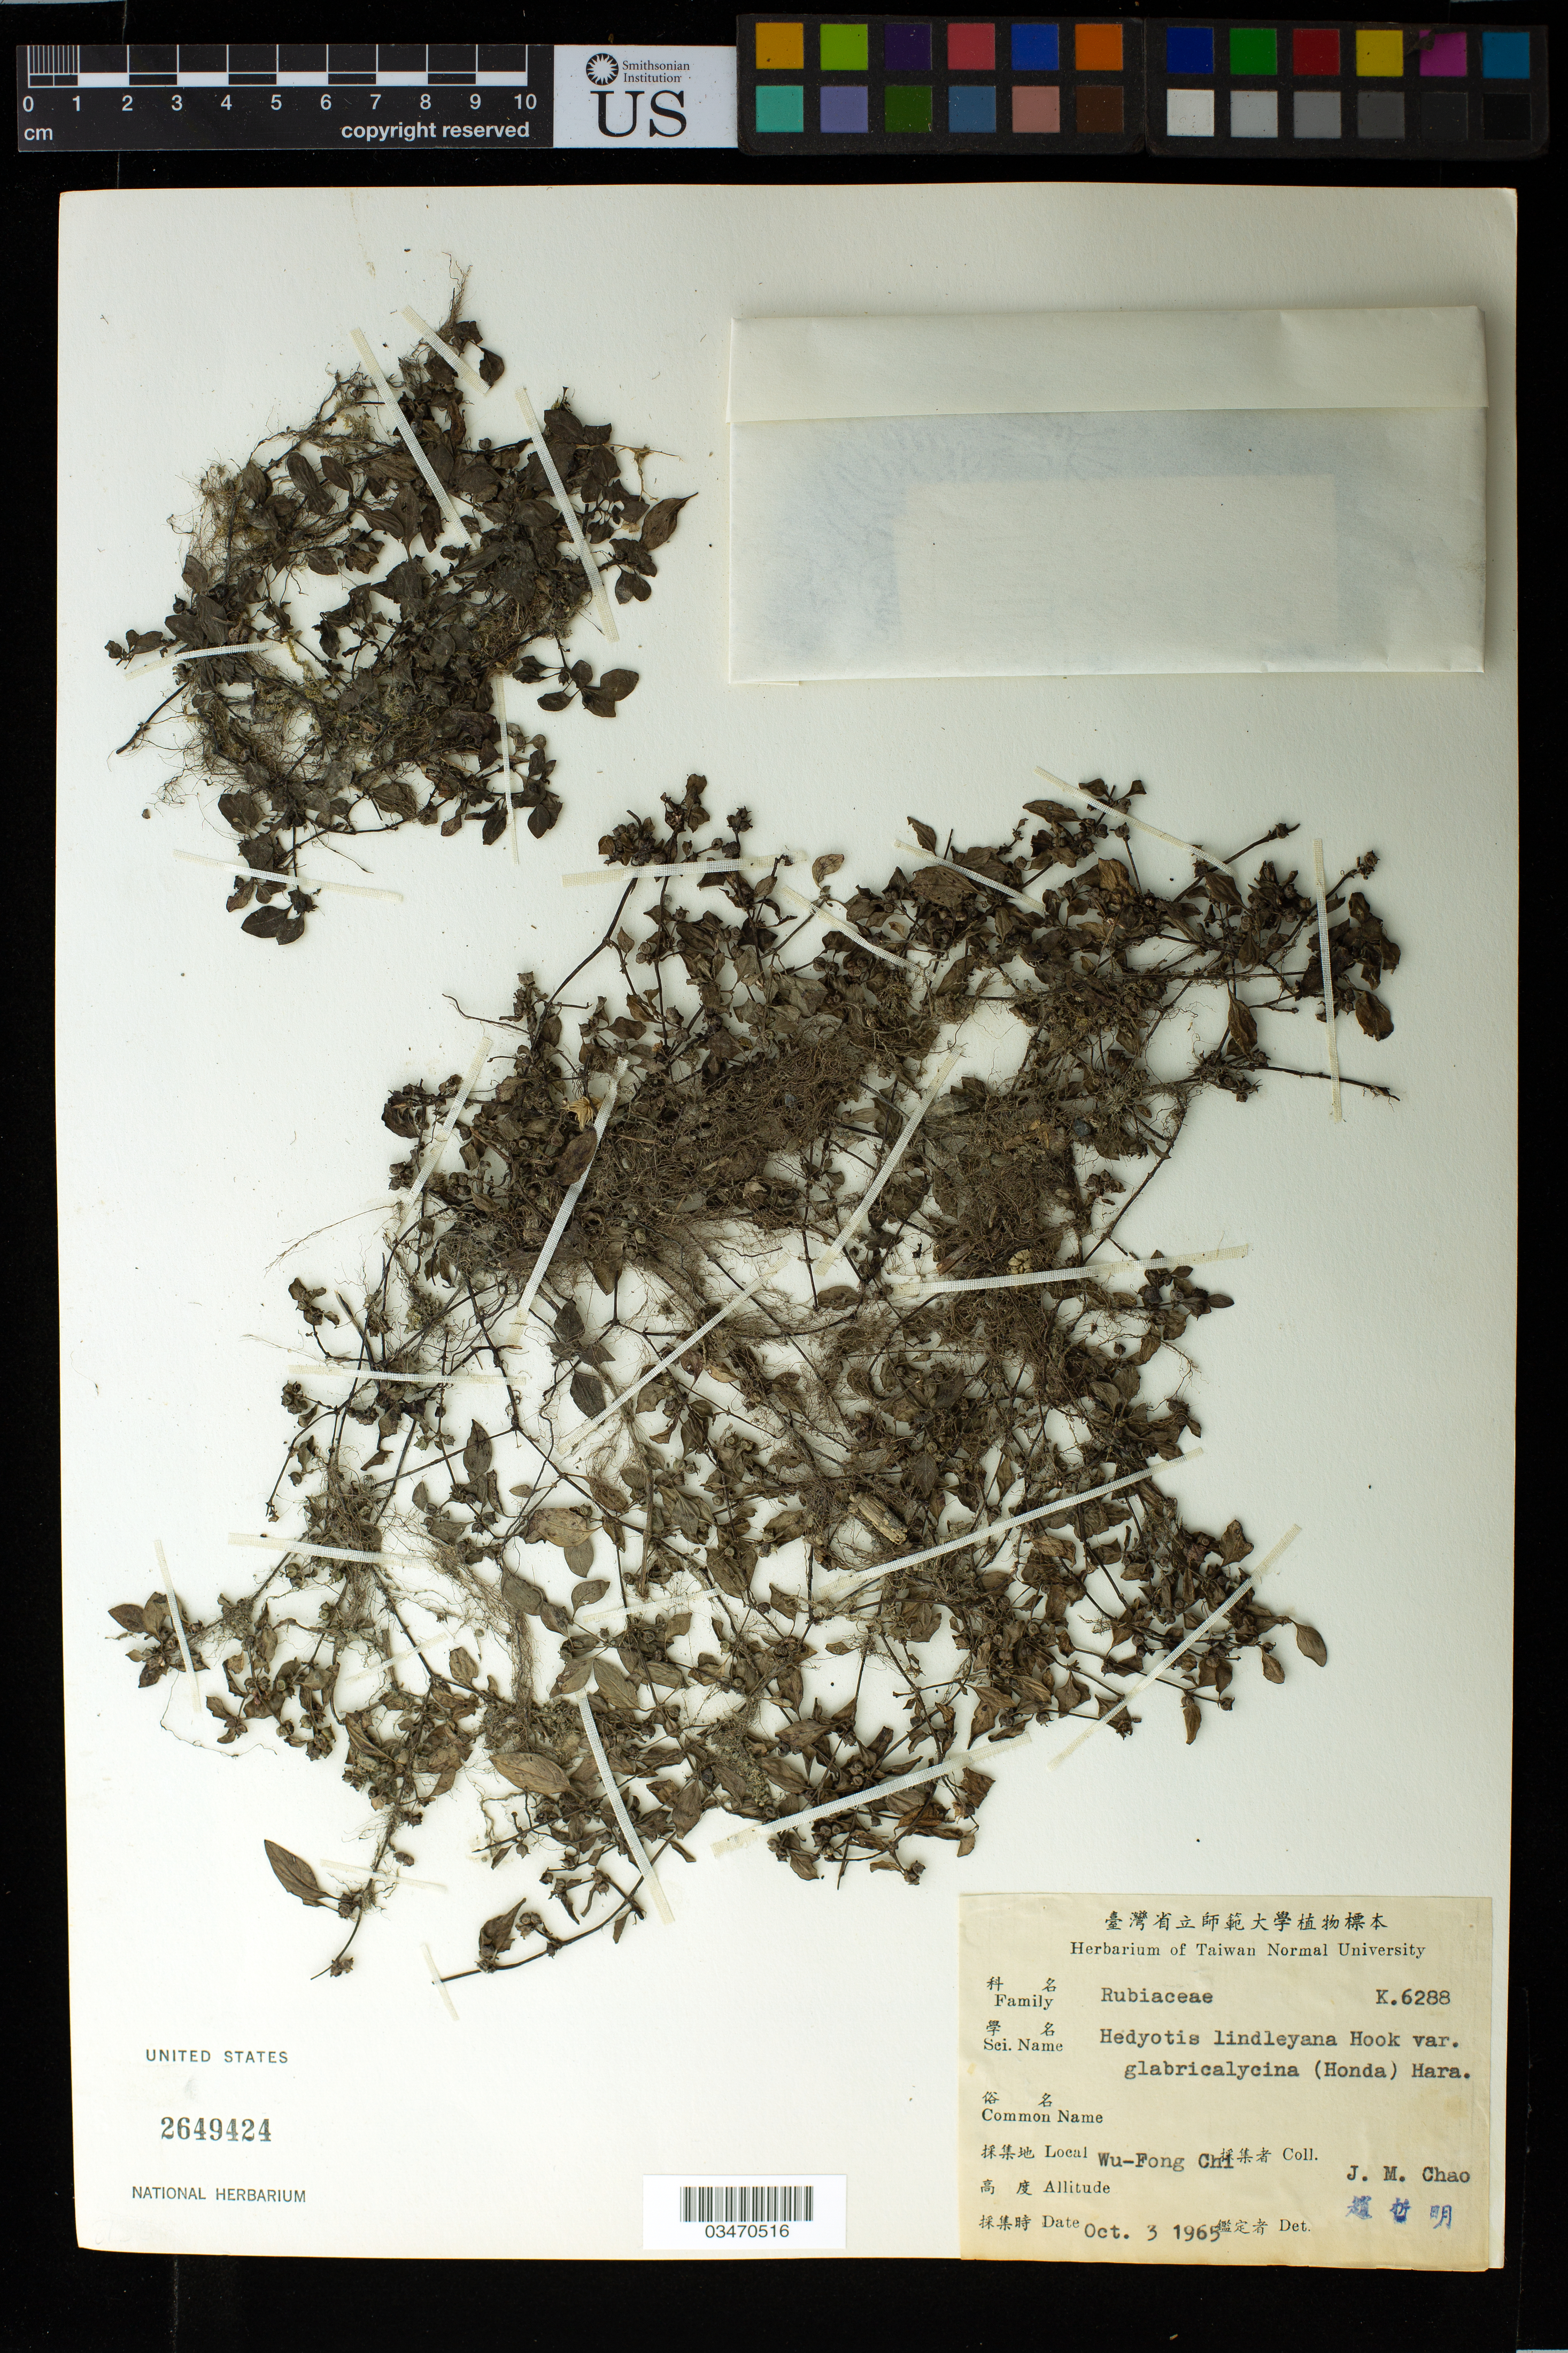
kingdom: Plantae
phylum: Tracheophyta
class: Magnoliopsida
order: Gentianales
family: Rubiaceae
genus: Hedyotis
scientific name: Hedyotis lindleyana var. glabricalycina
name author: (Honda) H. Hara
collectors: J. Chao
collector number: K6288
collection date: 1965-10-03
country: Taiwan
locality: Wu-Fong Chi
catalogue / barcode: US 2649424